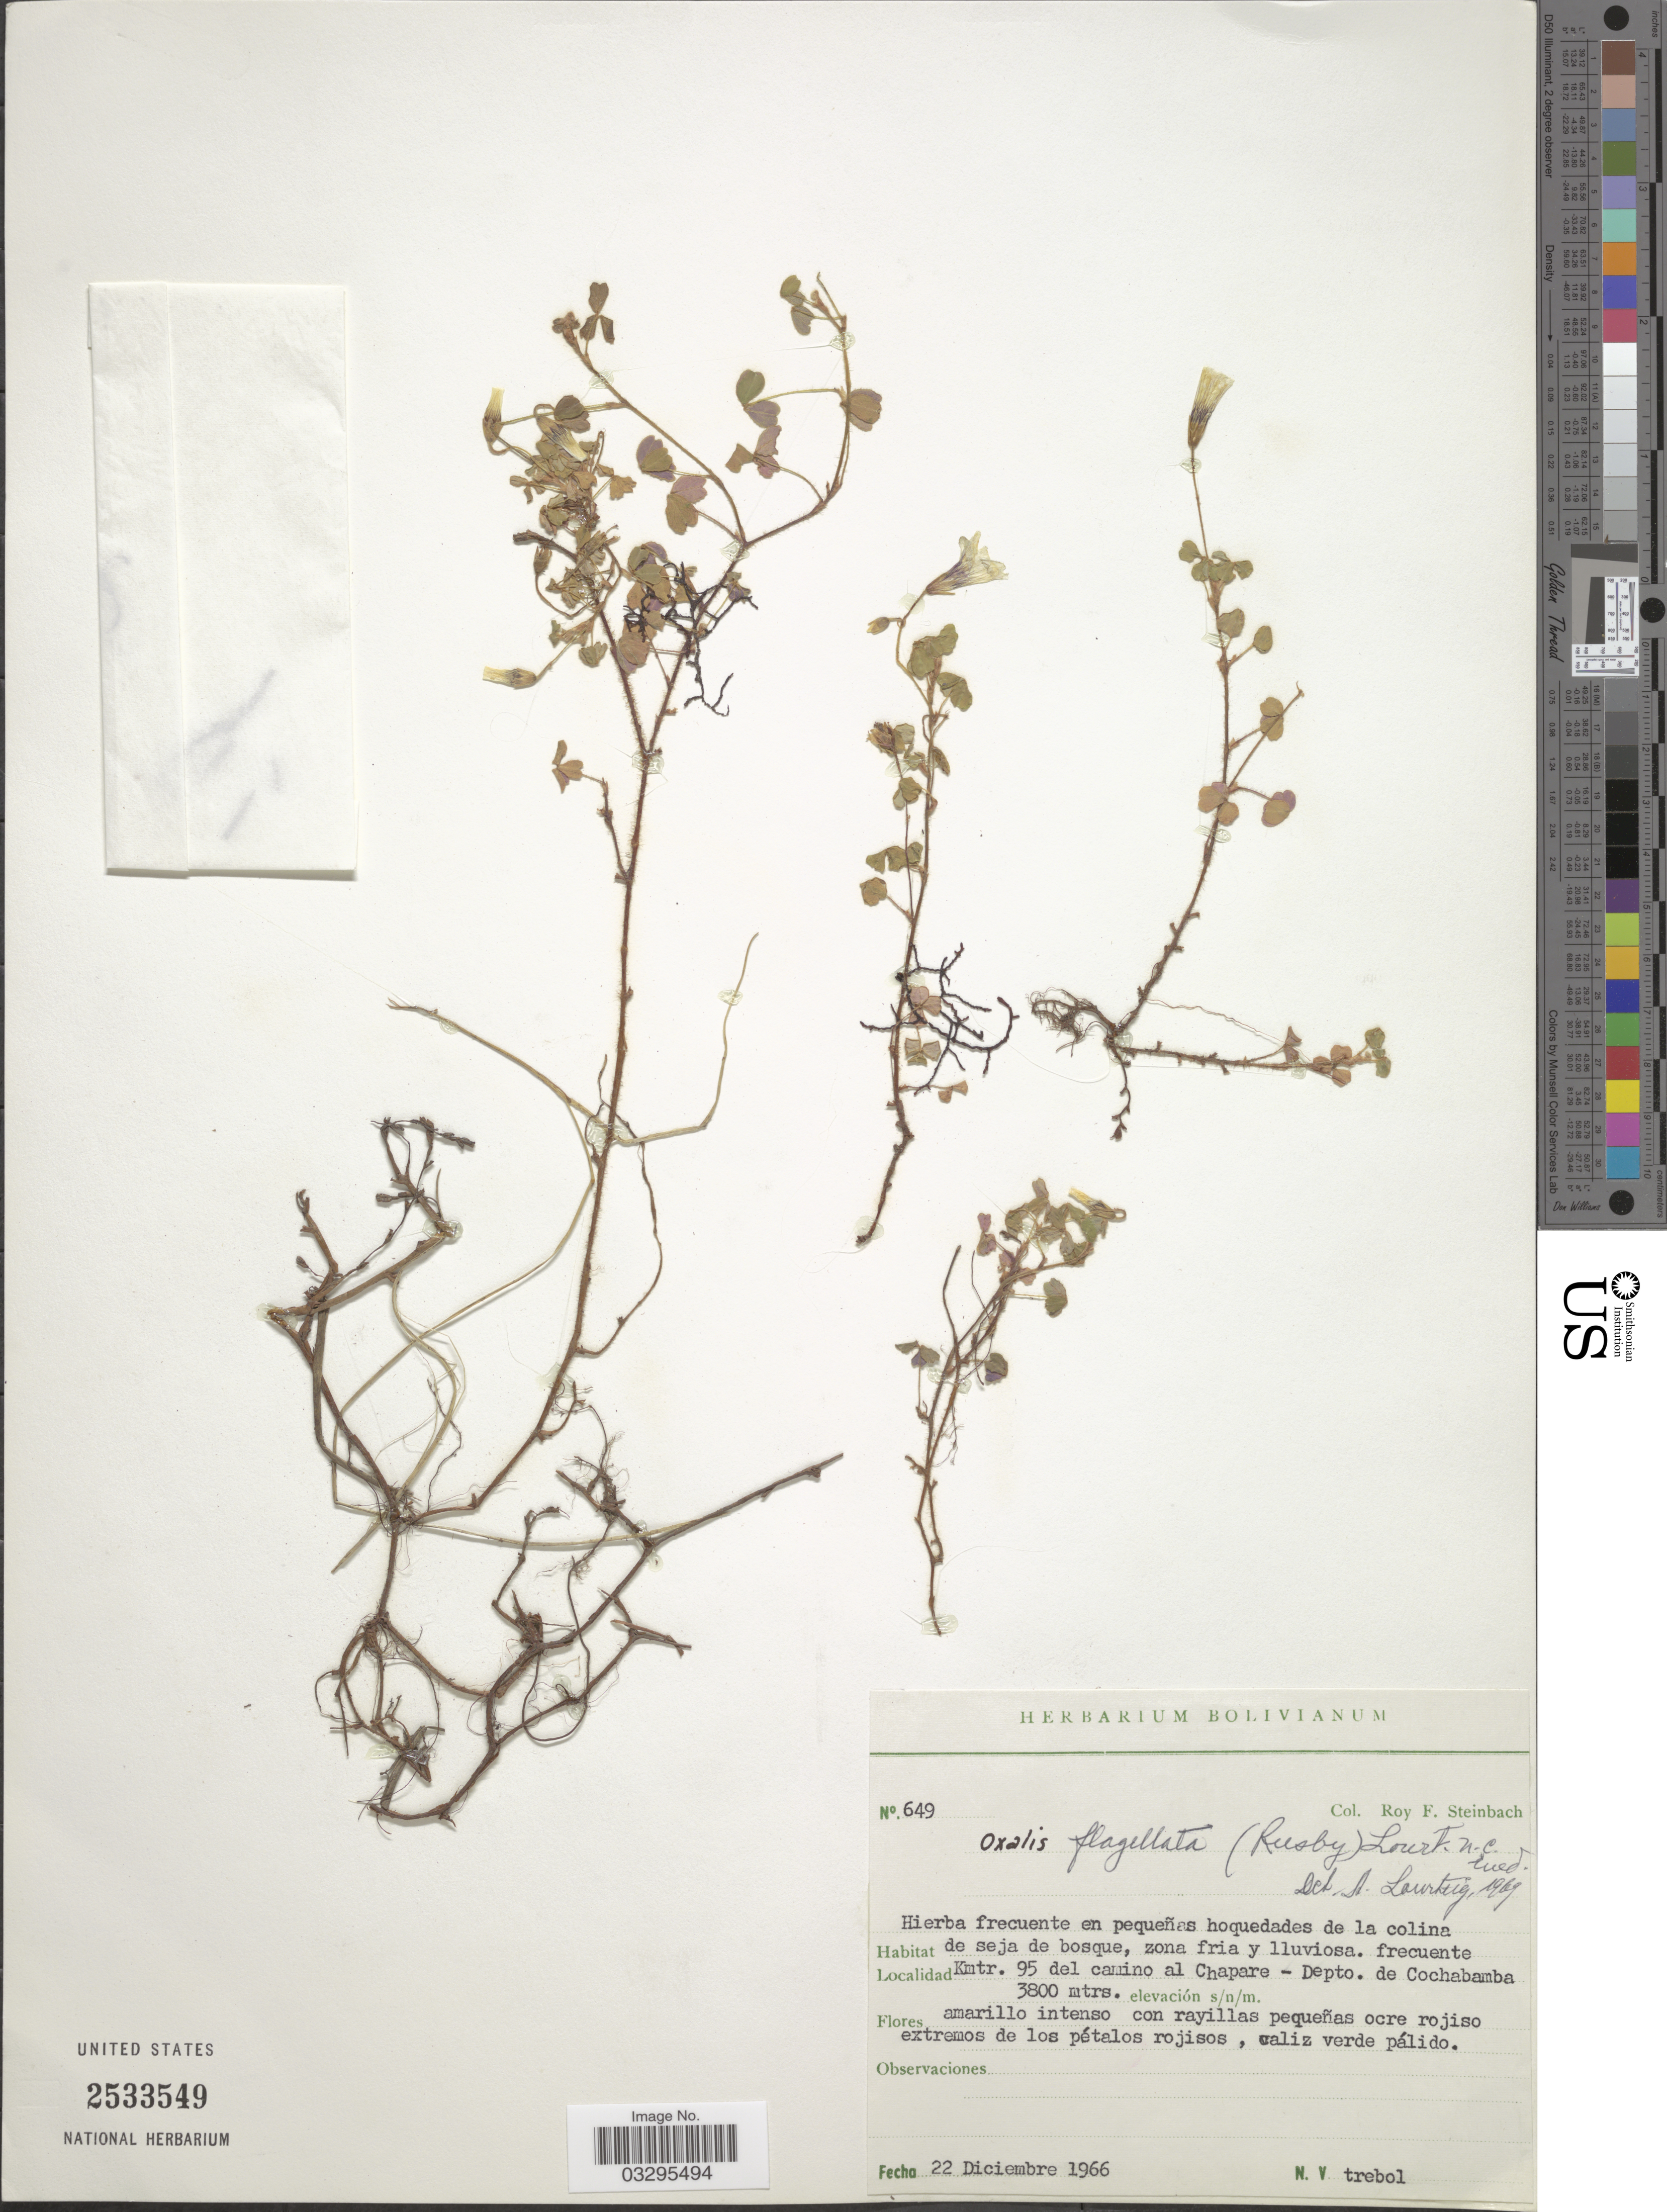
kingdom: Plantae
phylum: Tracheophyta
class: Magnoliopsida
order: Oxalidales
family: Oxalidaceae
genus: Oxalis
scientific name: Oxalis flagellata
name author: (Rusby) Lourteig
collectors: R. F. Steinbach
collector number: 649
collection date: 1966-12-22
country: Bolivia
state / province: Cochabamba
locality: Kmtr. 95 del camino al Chapare - Depto. de Cochabamba.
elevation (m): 3800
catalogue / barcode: US 2533549